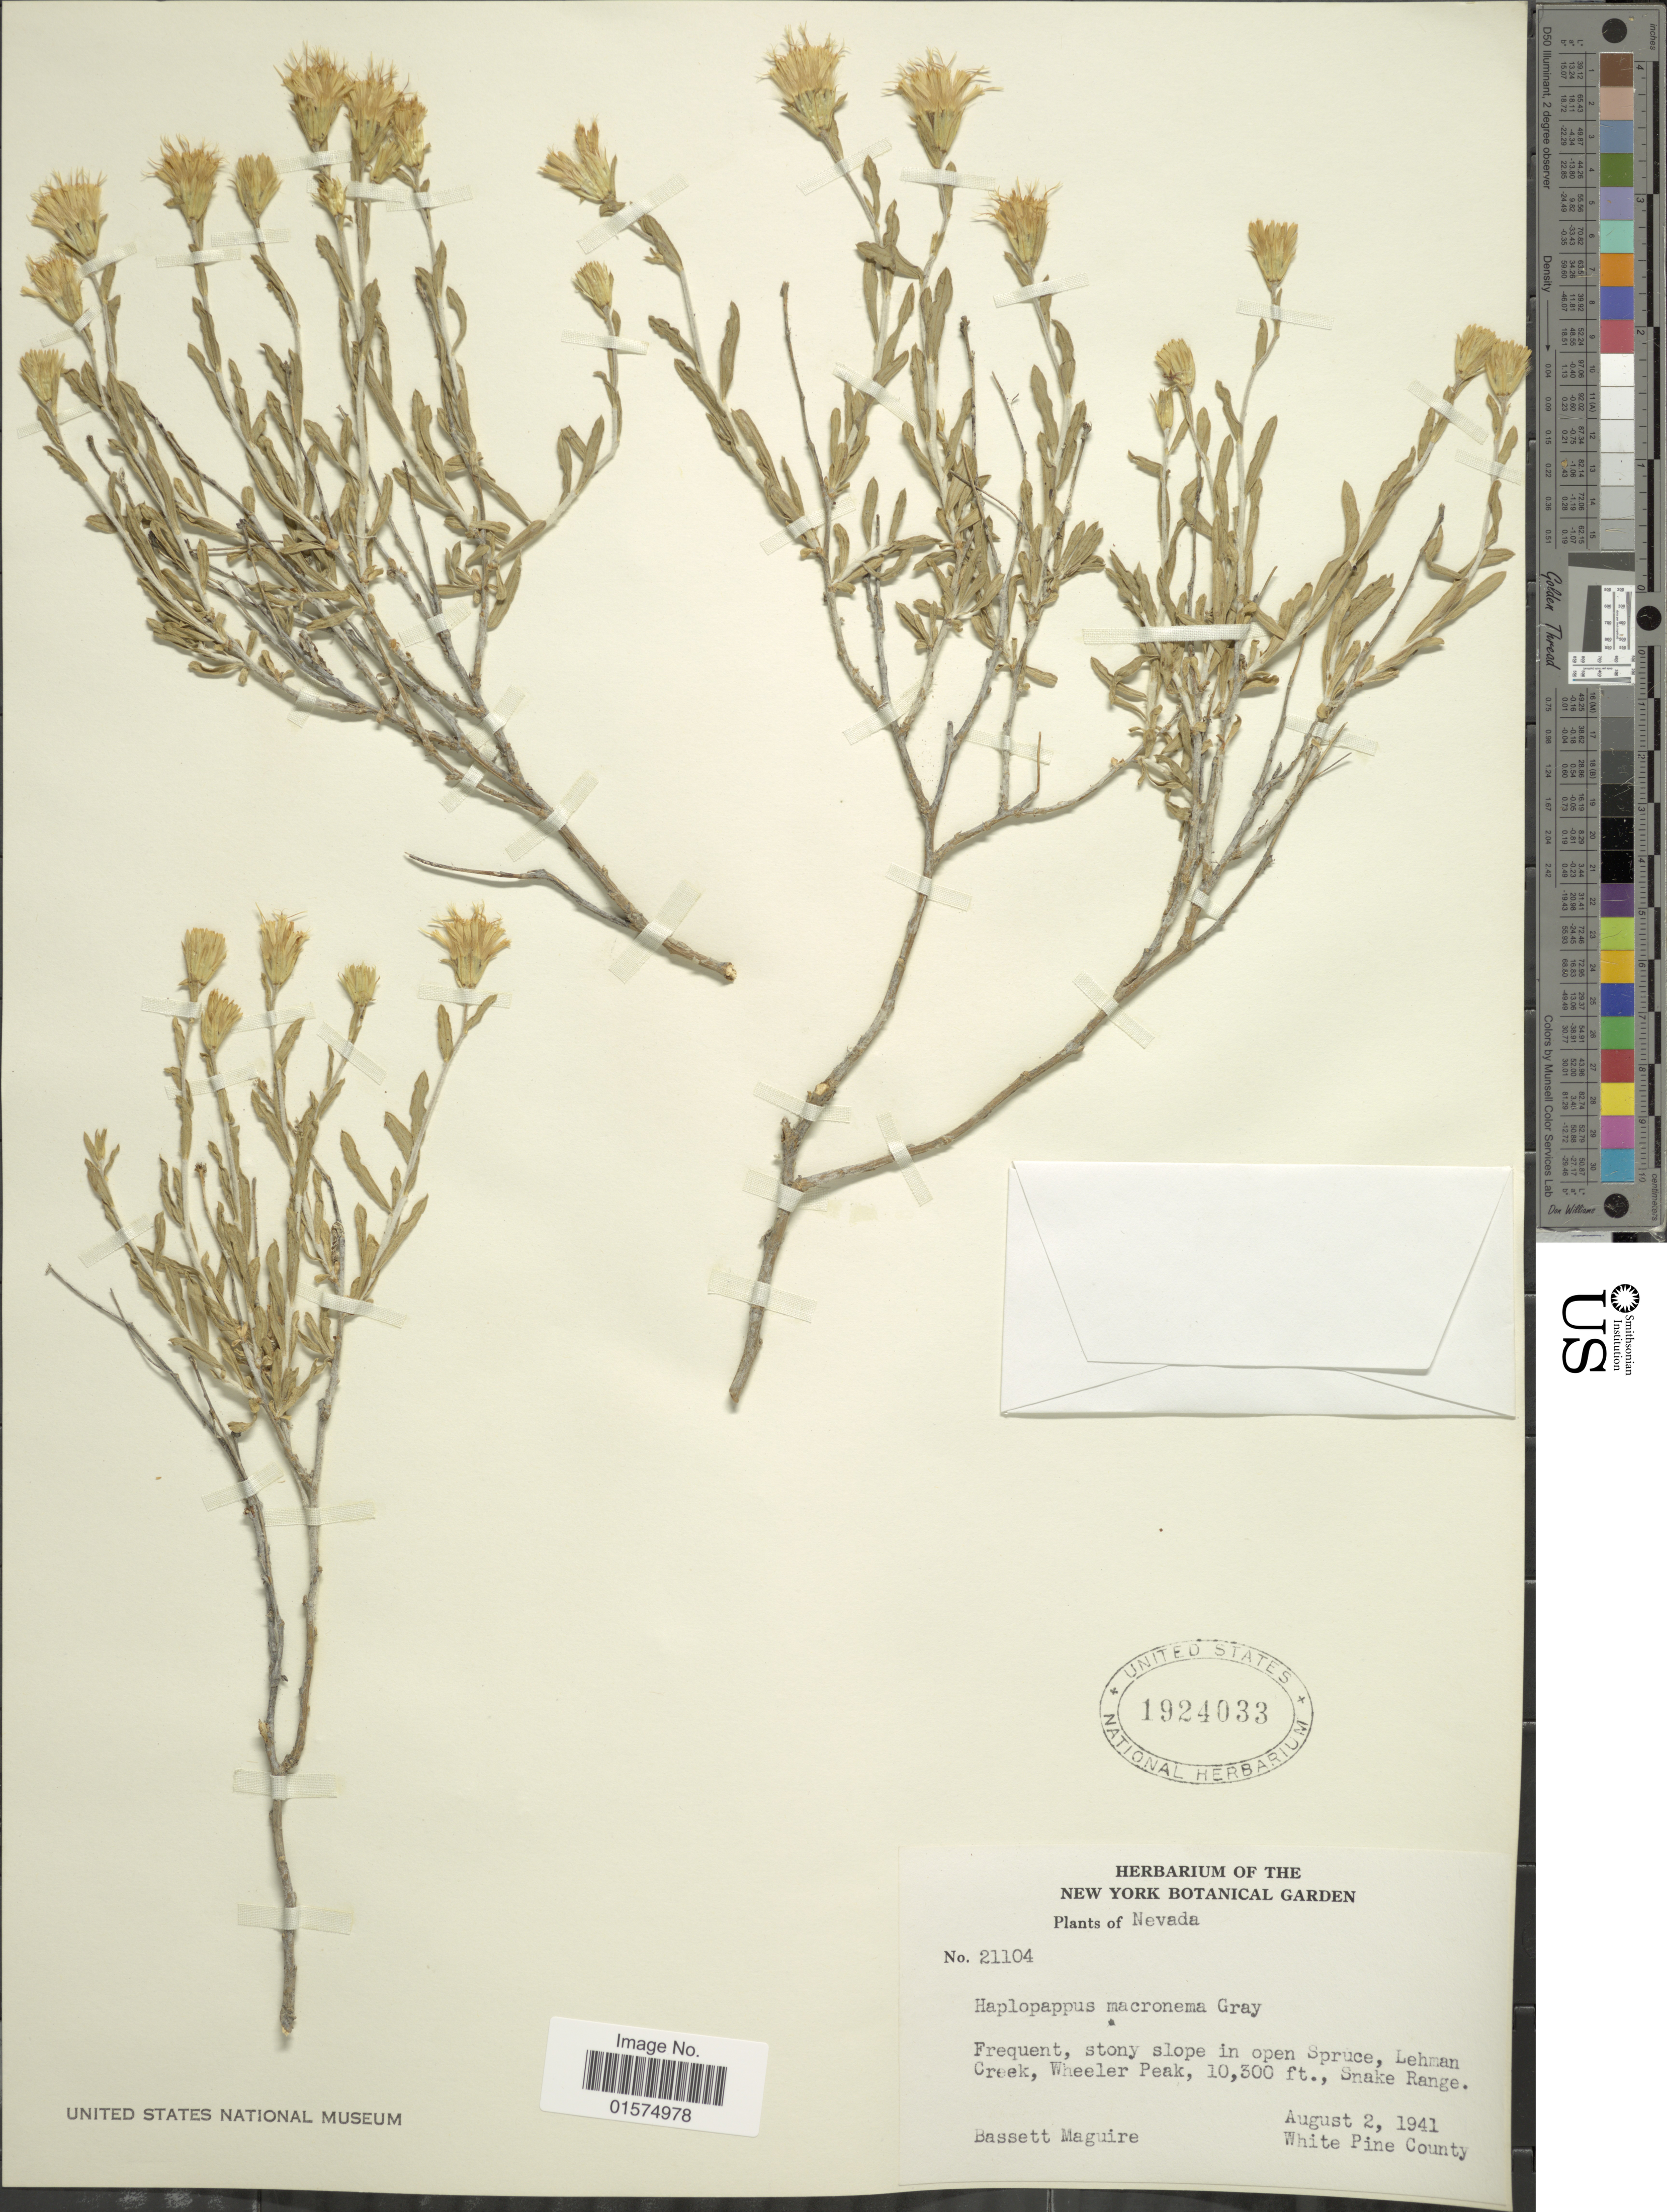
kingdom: Plantae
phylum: Tracheophyta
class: Magnoliopsida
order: Asterales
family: Asteraceae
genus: Ericameria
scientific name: Ericameria discoidea var. discoidea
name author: (Nutt.) G.L. Nesom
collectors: B. Maguire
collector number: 21104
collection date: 1941-08-02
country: United States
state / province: Nevada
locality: Lehman Creek, Wheeler Peak, Snake Range. White Pine County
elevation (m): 3139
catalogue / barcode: US 1924033